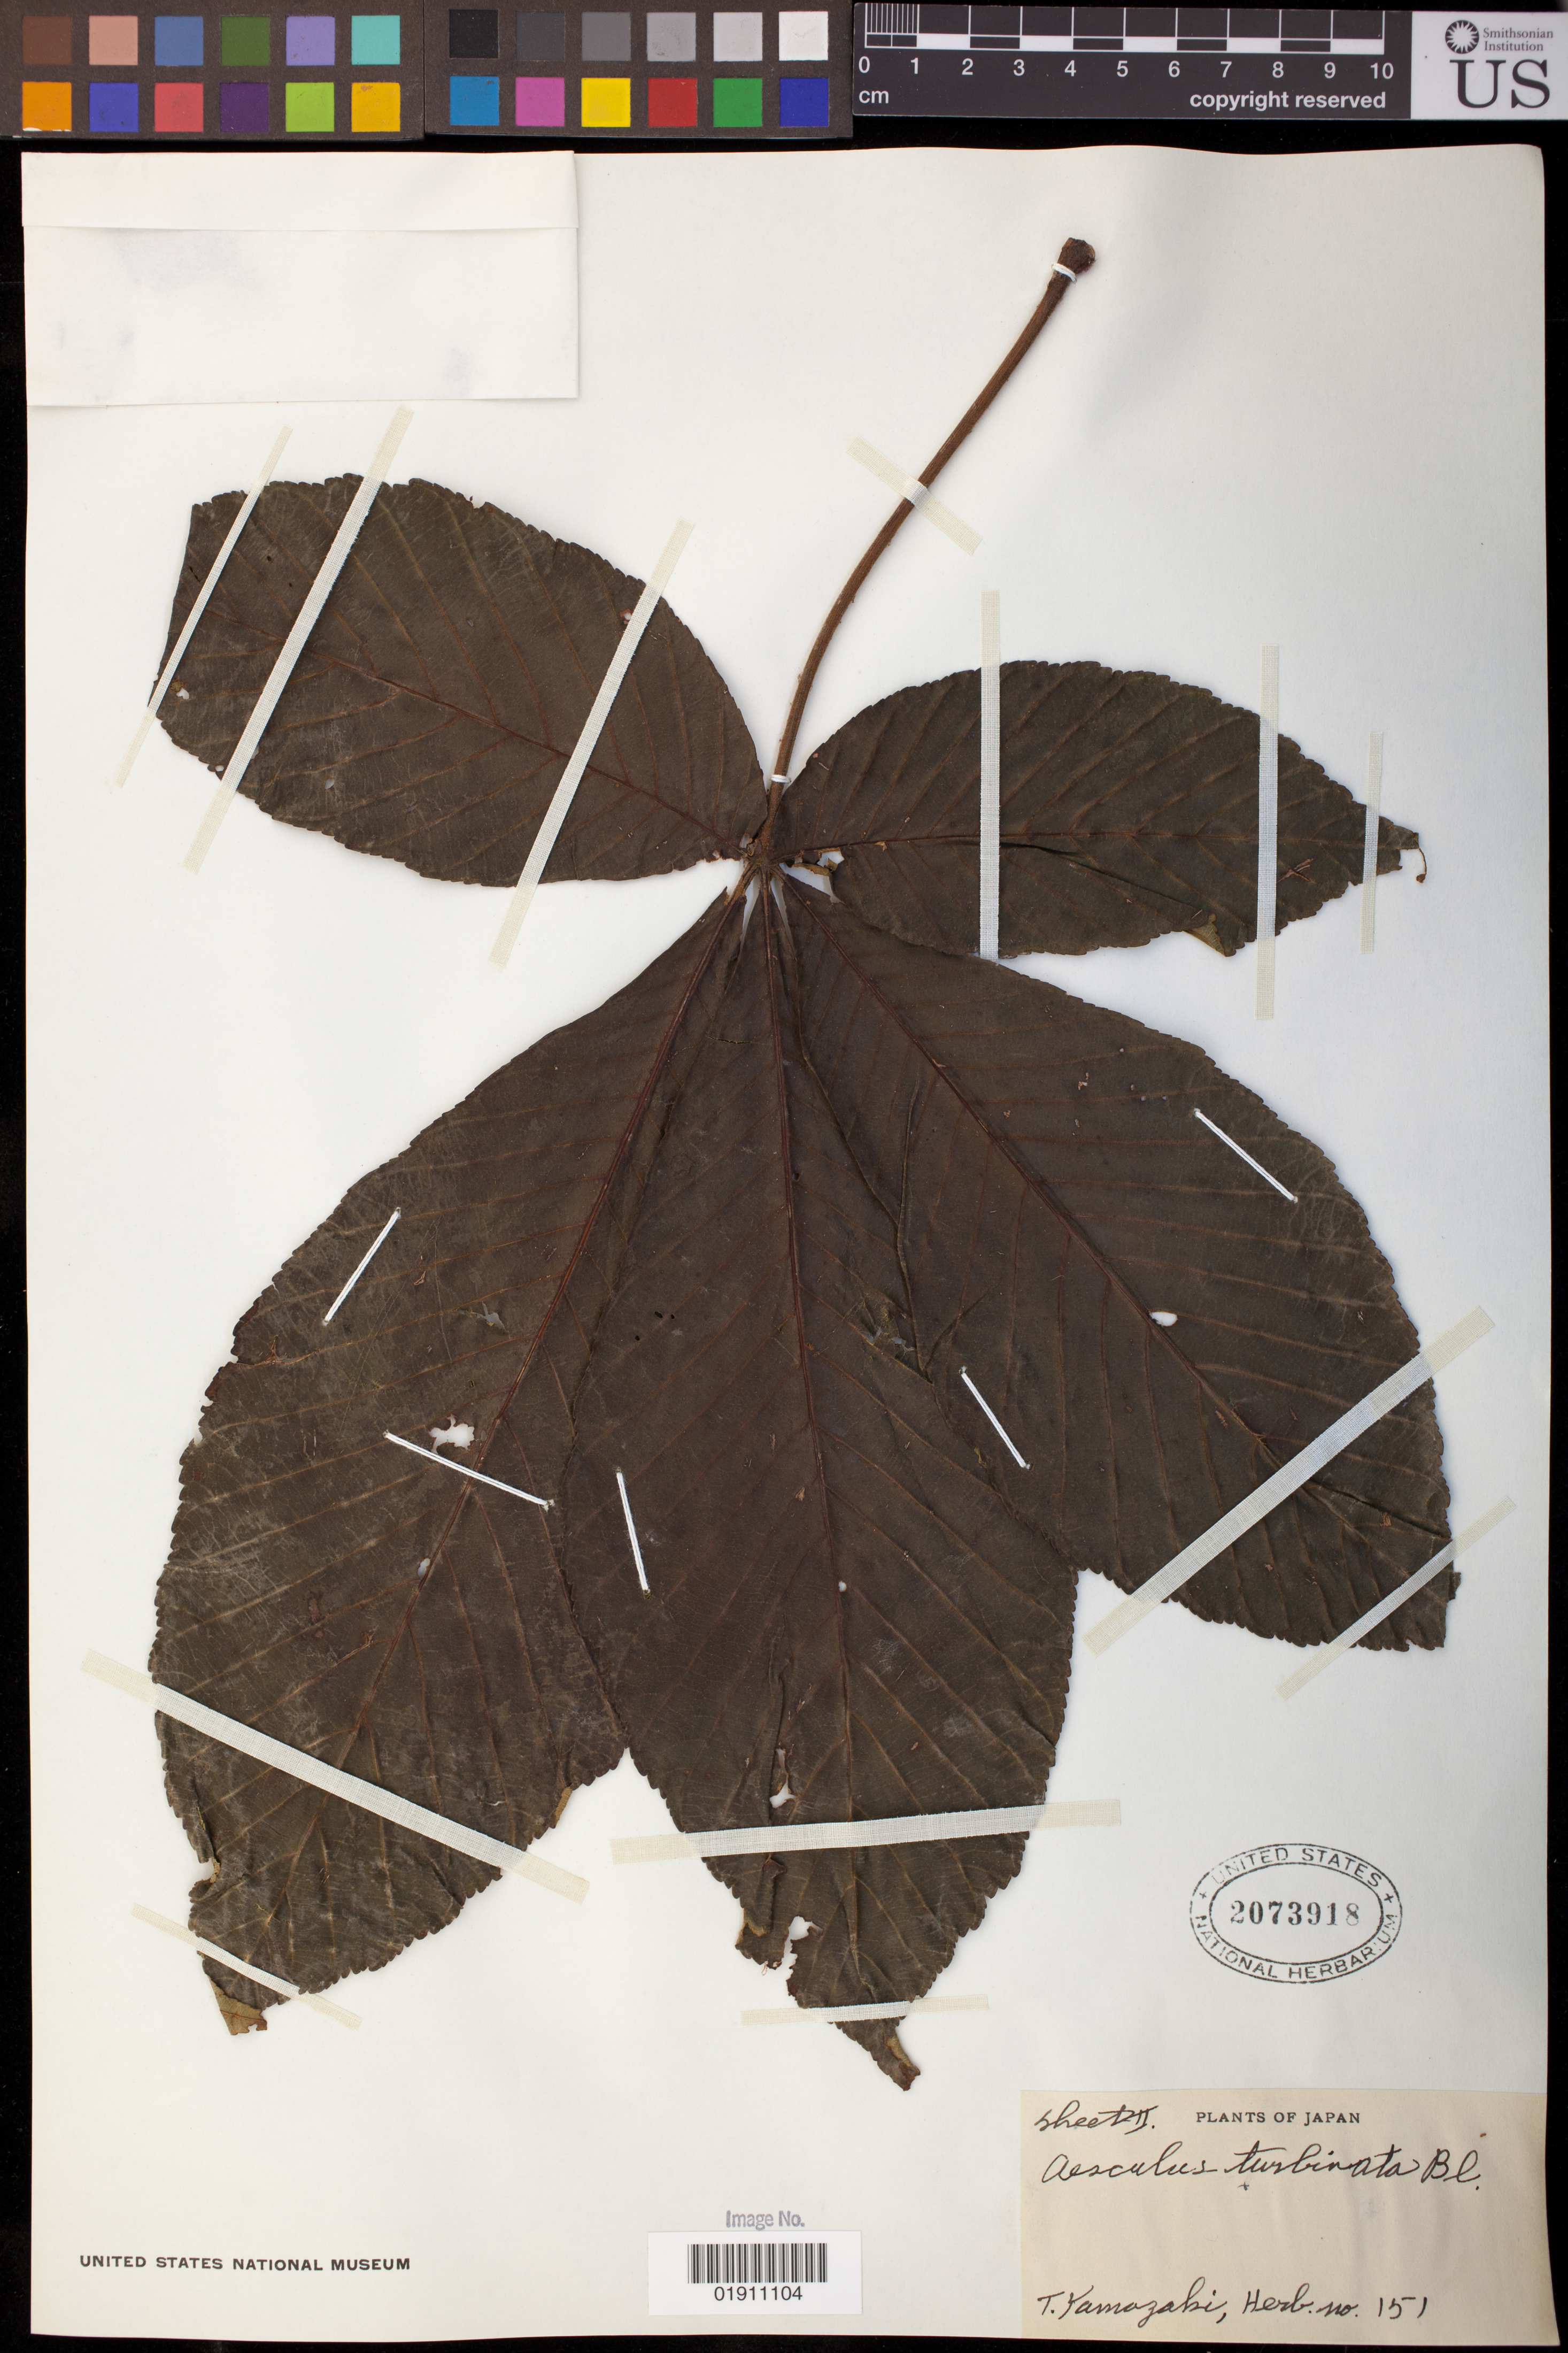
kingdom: Plantae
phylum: Tracheophyta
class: Magnoliopsida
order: Sapindales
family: Sapindaceae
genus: Aesculus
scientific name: Aesculus turbinata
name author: Blume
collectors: T. Yamazaki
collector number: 151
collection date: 1946-07-19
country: Japan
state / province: Tokyo, Federal City of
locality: Nishitama-gun, Hikawa, gozenyama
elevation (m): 500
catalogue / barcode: US 2073918